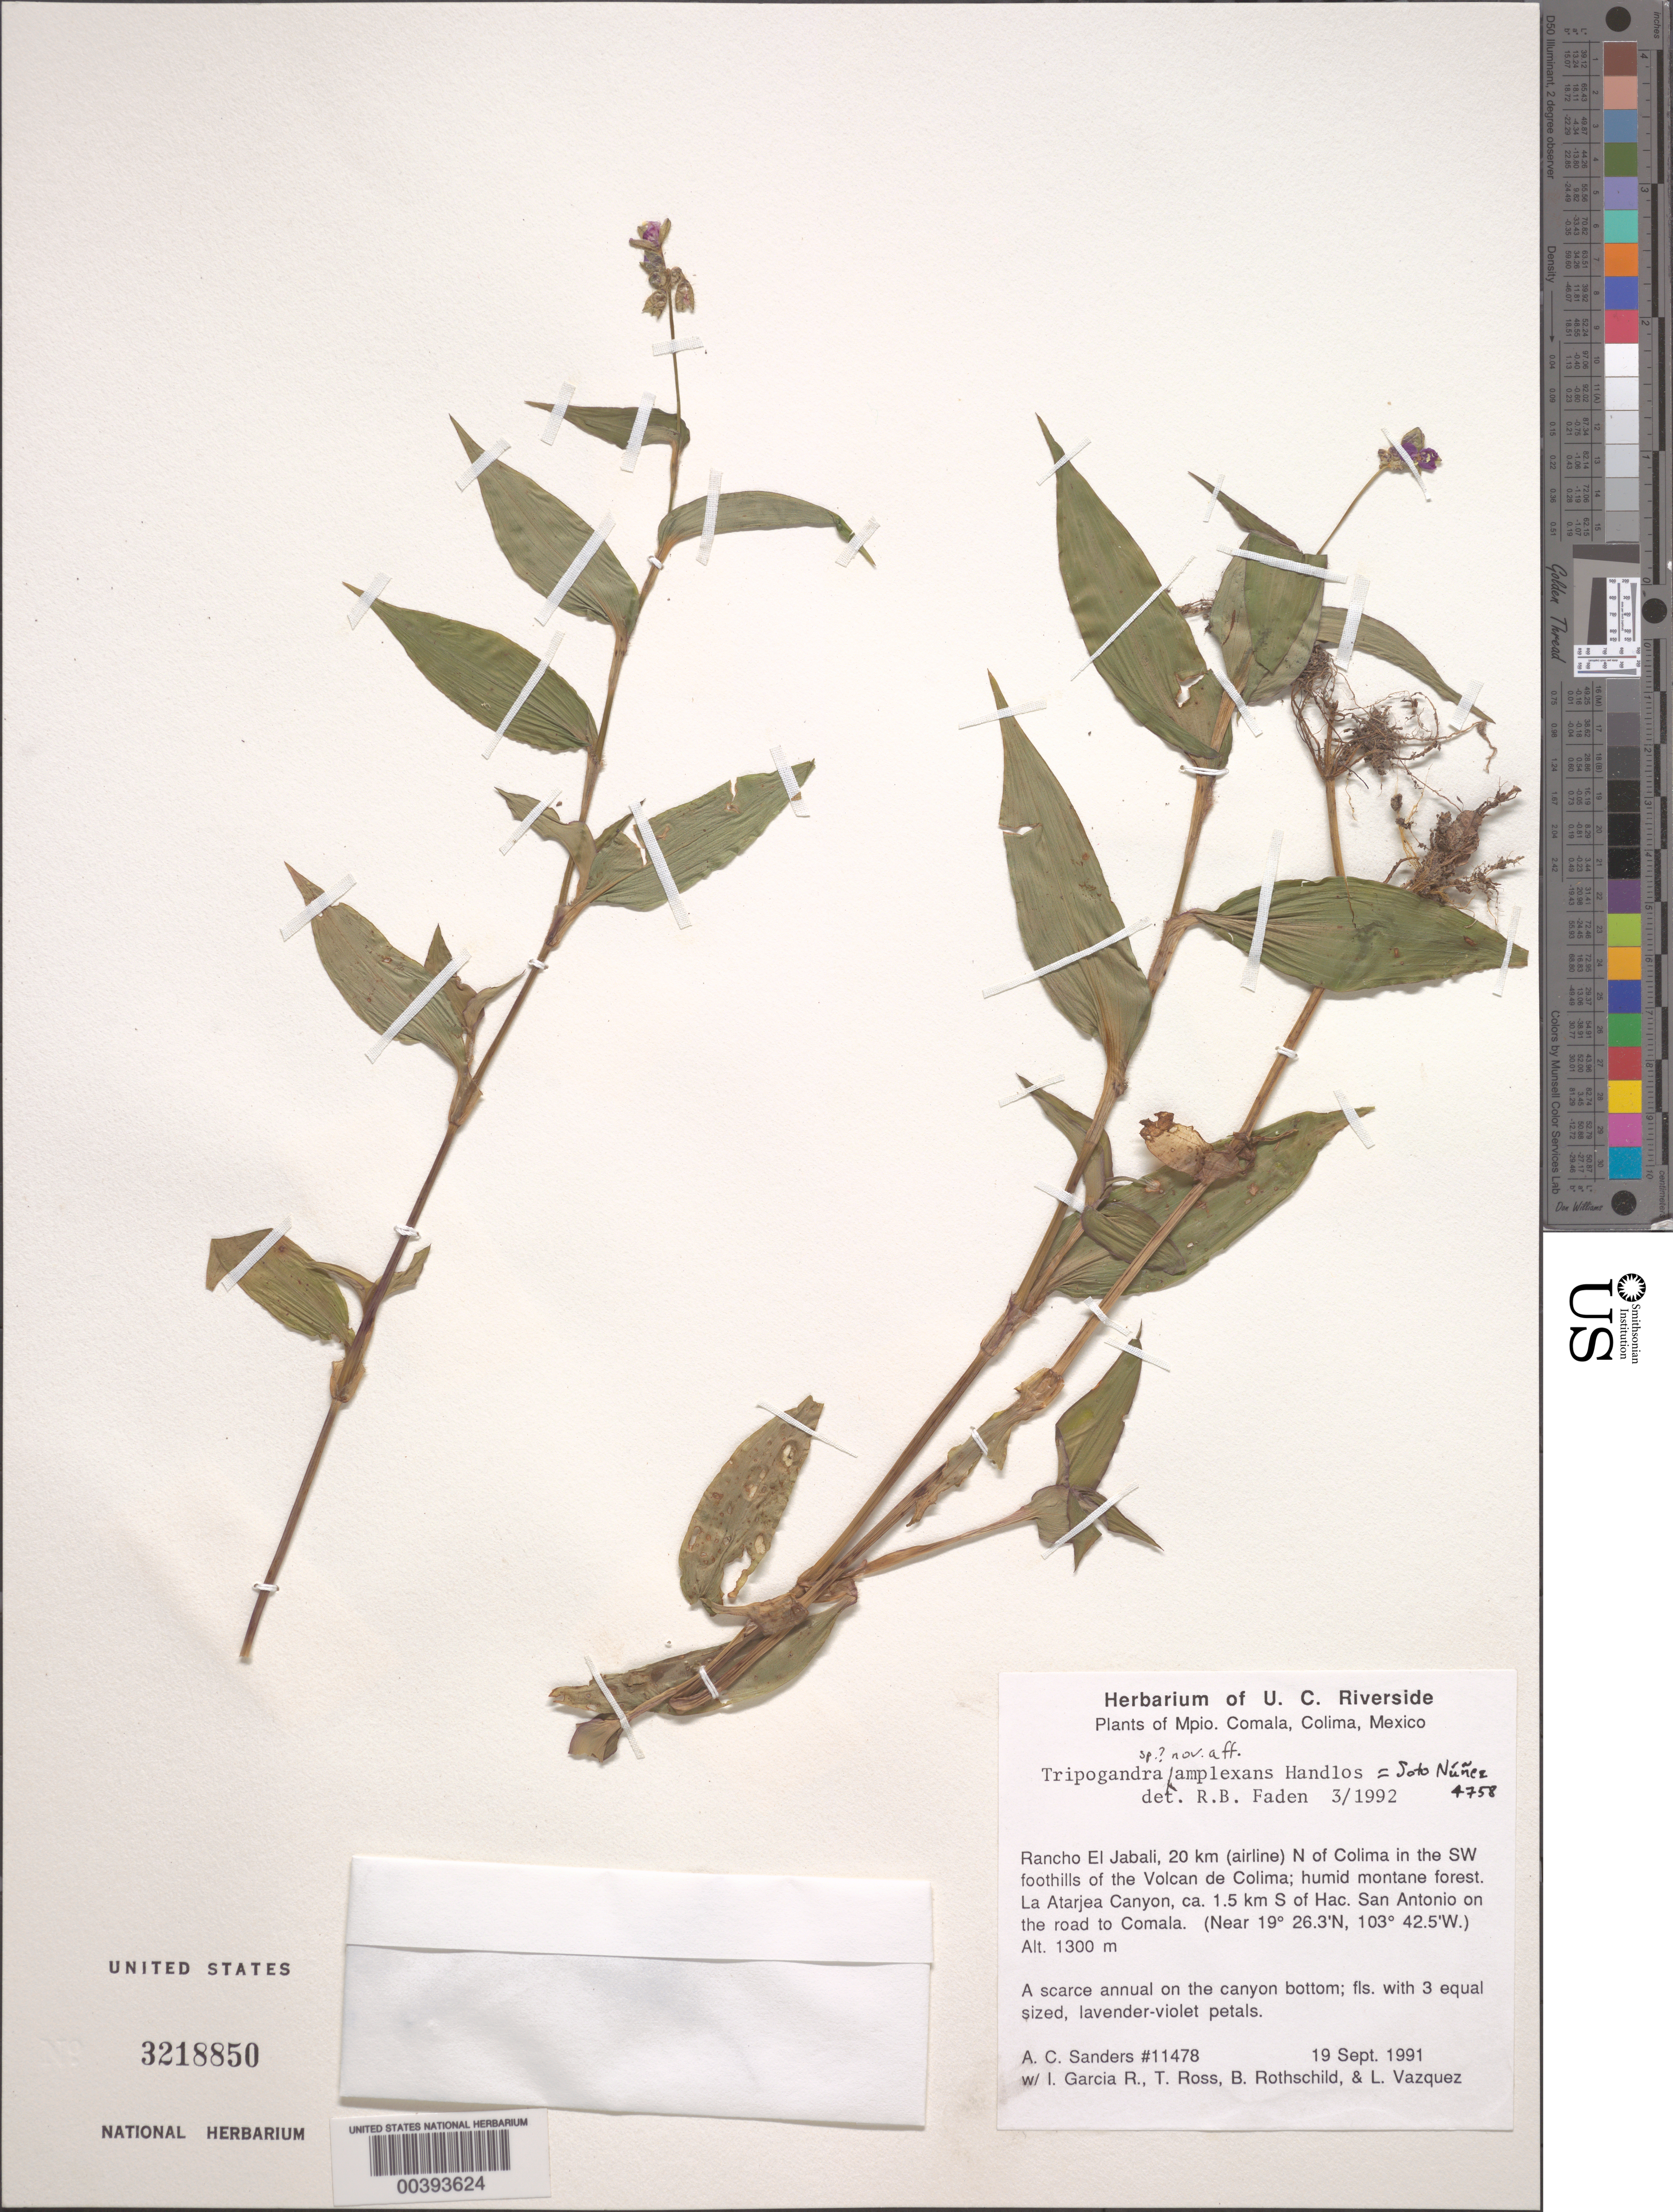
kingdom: Plantae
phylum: Tracheophyta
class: Liliopsida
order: Commelinales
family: Commelinaceae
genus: Tripogandra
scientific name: Tripogandra amplexans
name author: Handlos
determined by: Faden, Robert B., (US), Smithsonian Institution - National Museum of Natural History (UNITED STATES)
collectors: A. Sanders, L. Vazquez, I. Garcia, T. Ross & B. Rothschild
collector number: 11478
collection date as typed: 19 Sep 1991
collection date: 1991-09-19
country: Mexico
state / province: Jalisco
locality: Rancho El Jabali, N of Colima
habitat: Humid montane forest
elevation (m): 1300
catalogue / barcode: US 3218850